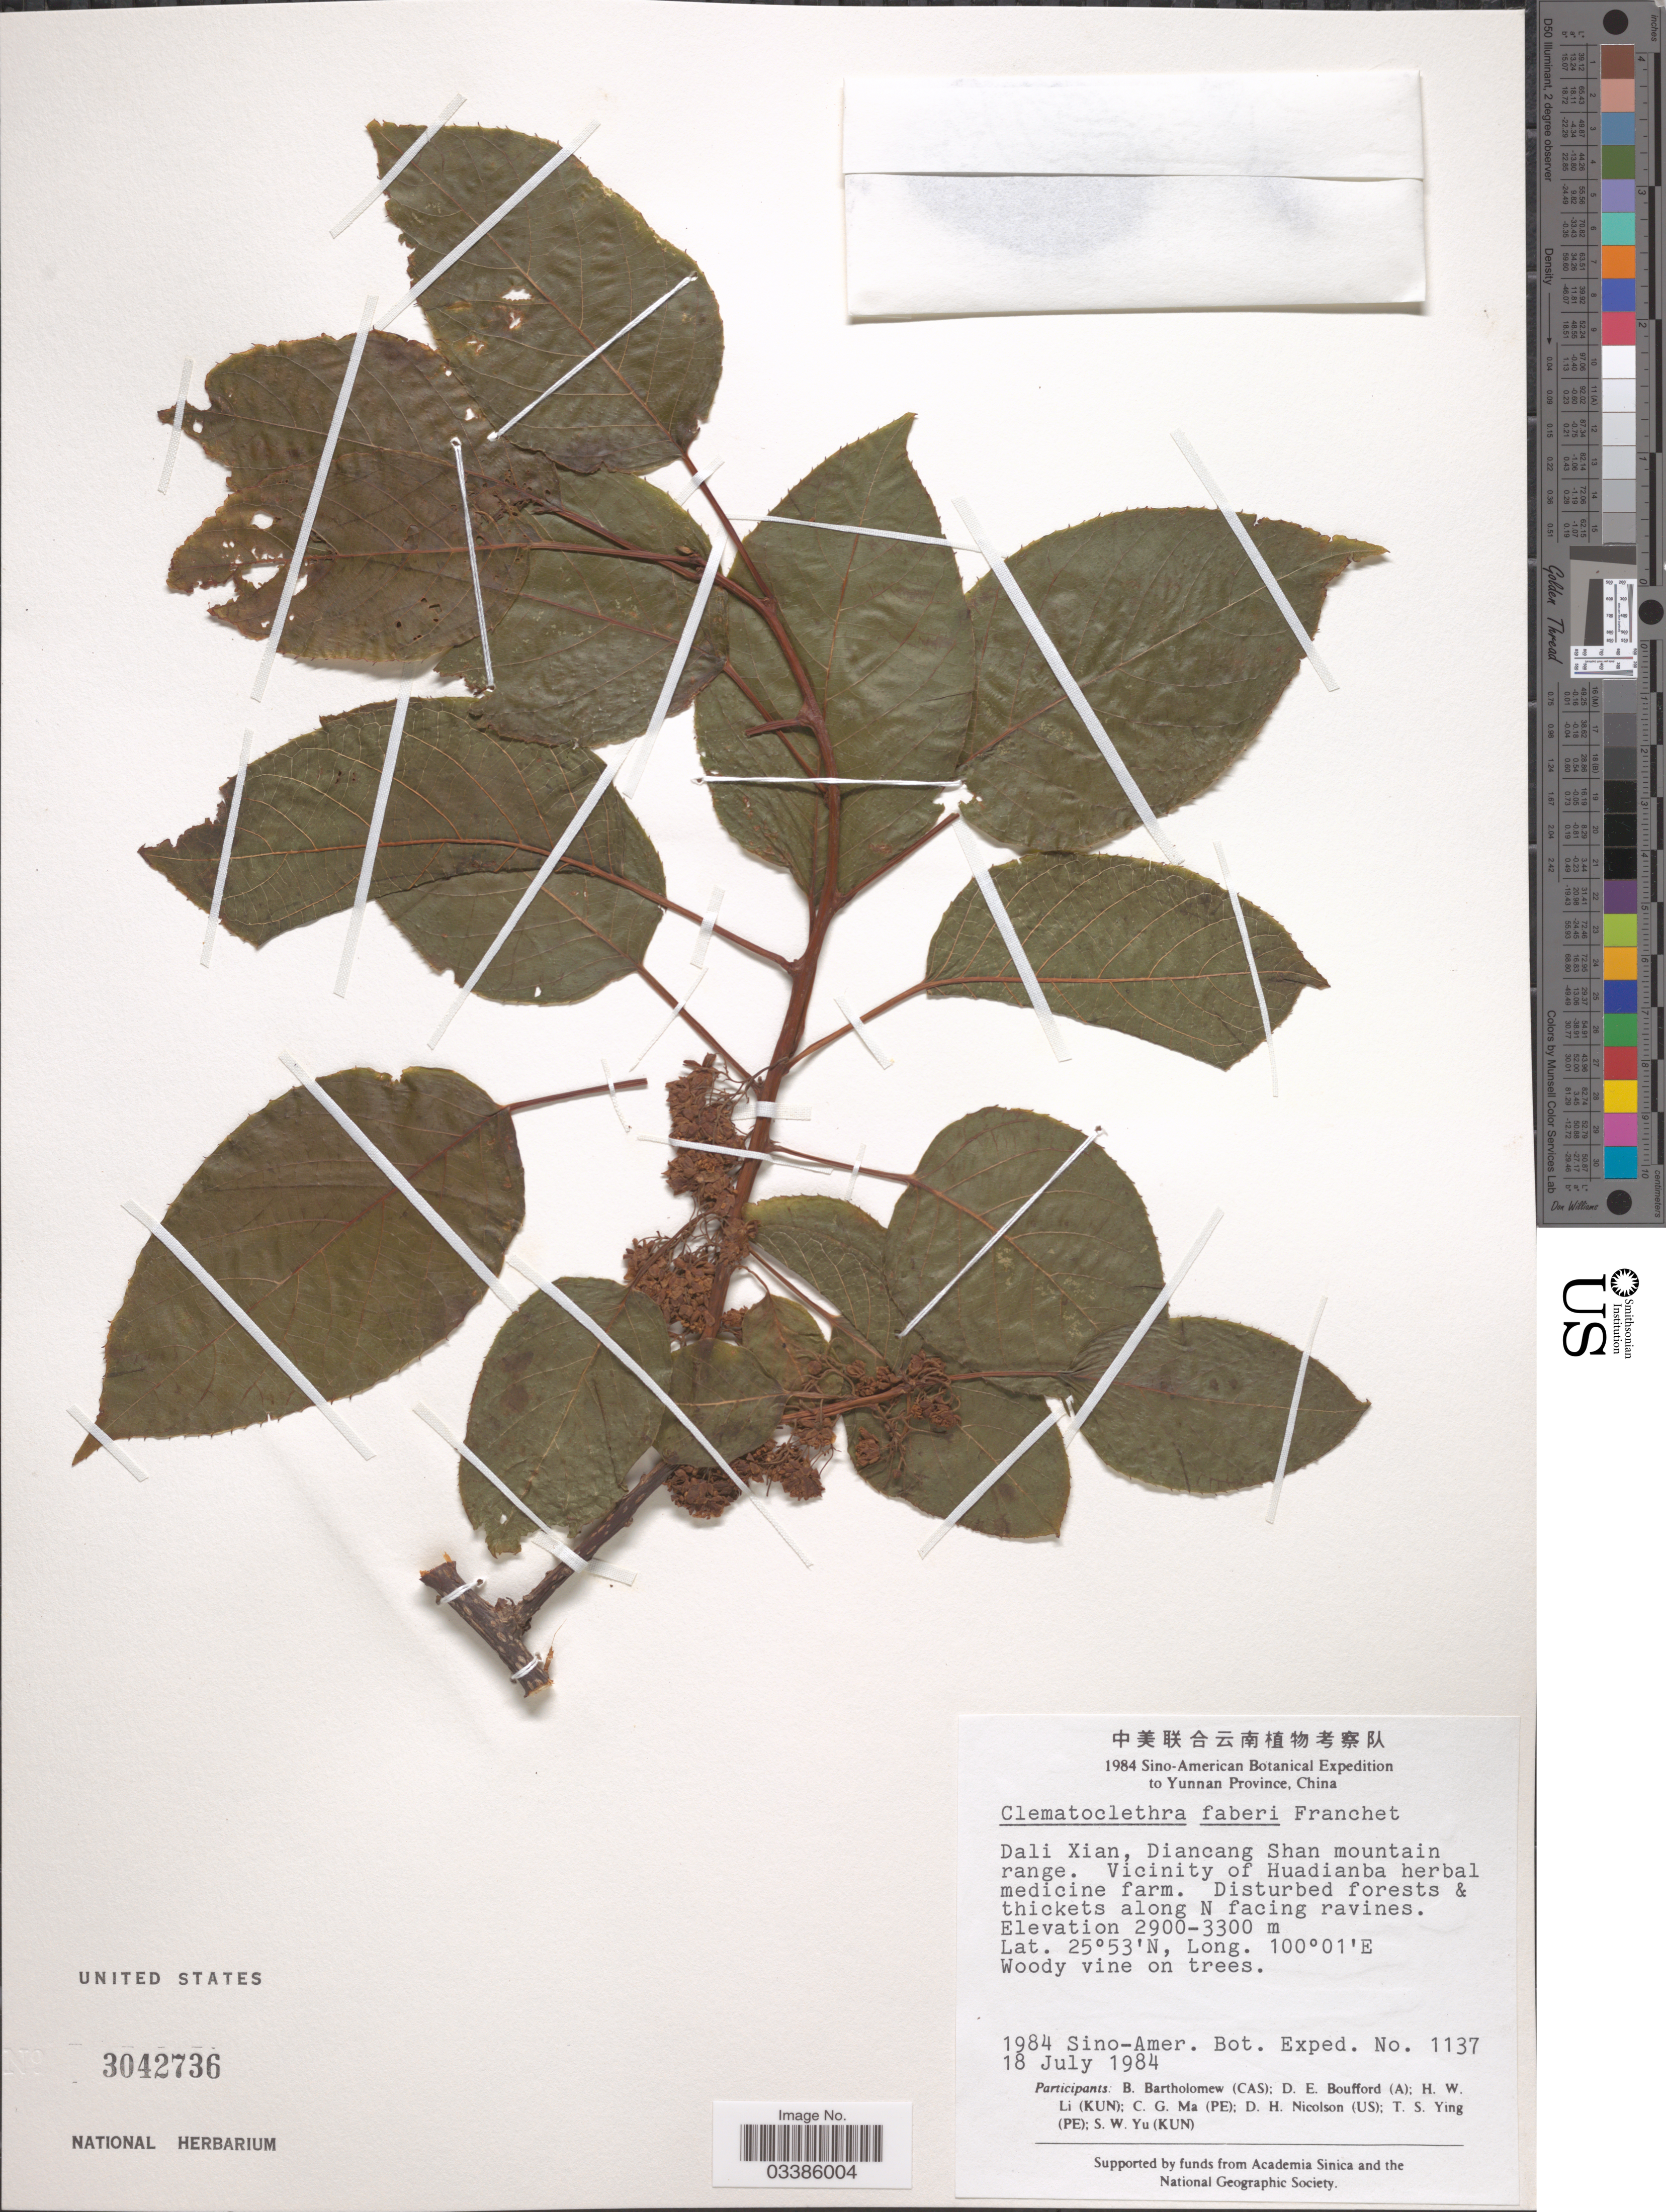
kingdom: Plantae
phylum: Tracheophyta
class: Magnoliopsida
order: Ericales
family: Actinidiaceae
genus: Clematoclethra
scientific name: Clematoclethra faberi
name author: Franch.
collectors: Sino-Amer. Bot. Exped. 1984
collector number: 1137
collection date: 1984-07-18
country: China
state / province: Yunnan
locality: Dali Xian, Diancang Shan mountain range. Vicinity of Huadianba herbal medicine farm.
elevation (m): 2900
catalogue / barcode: US 3042736